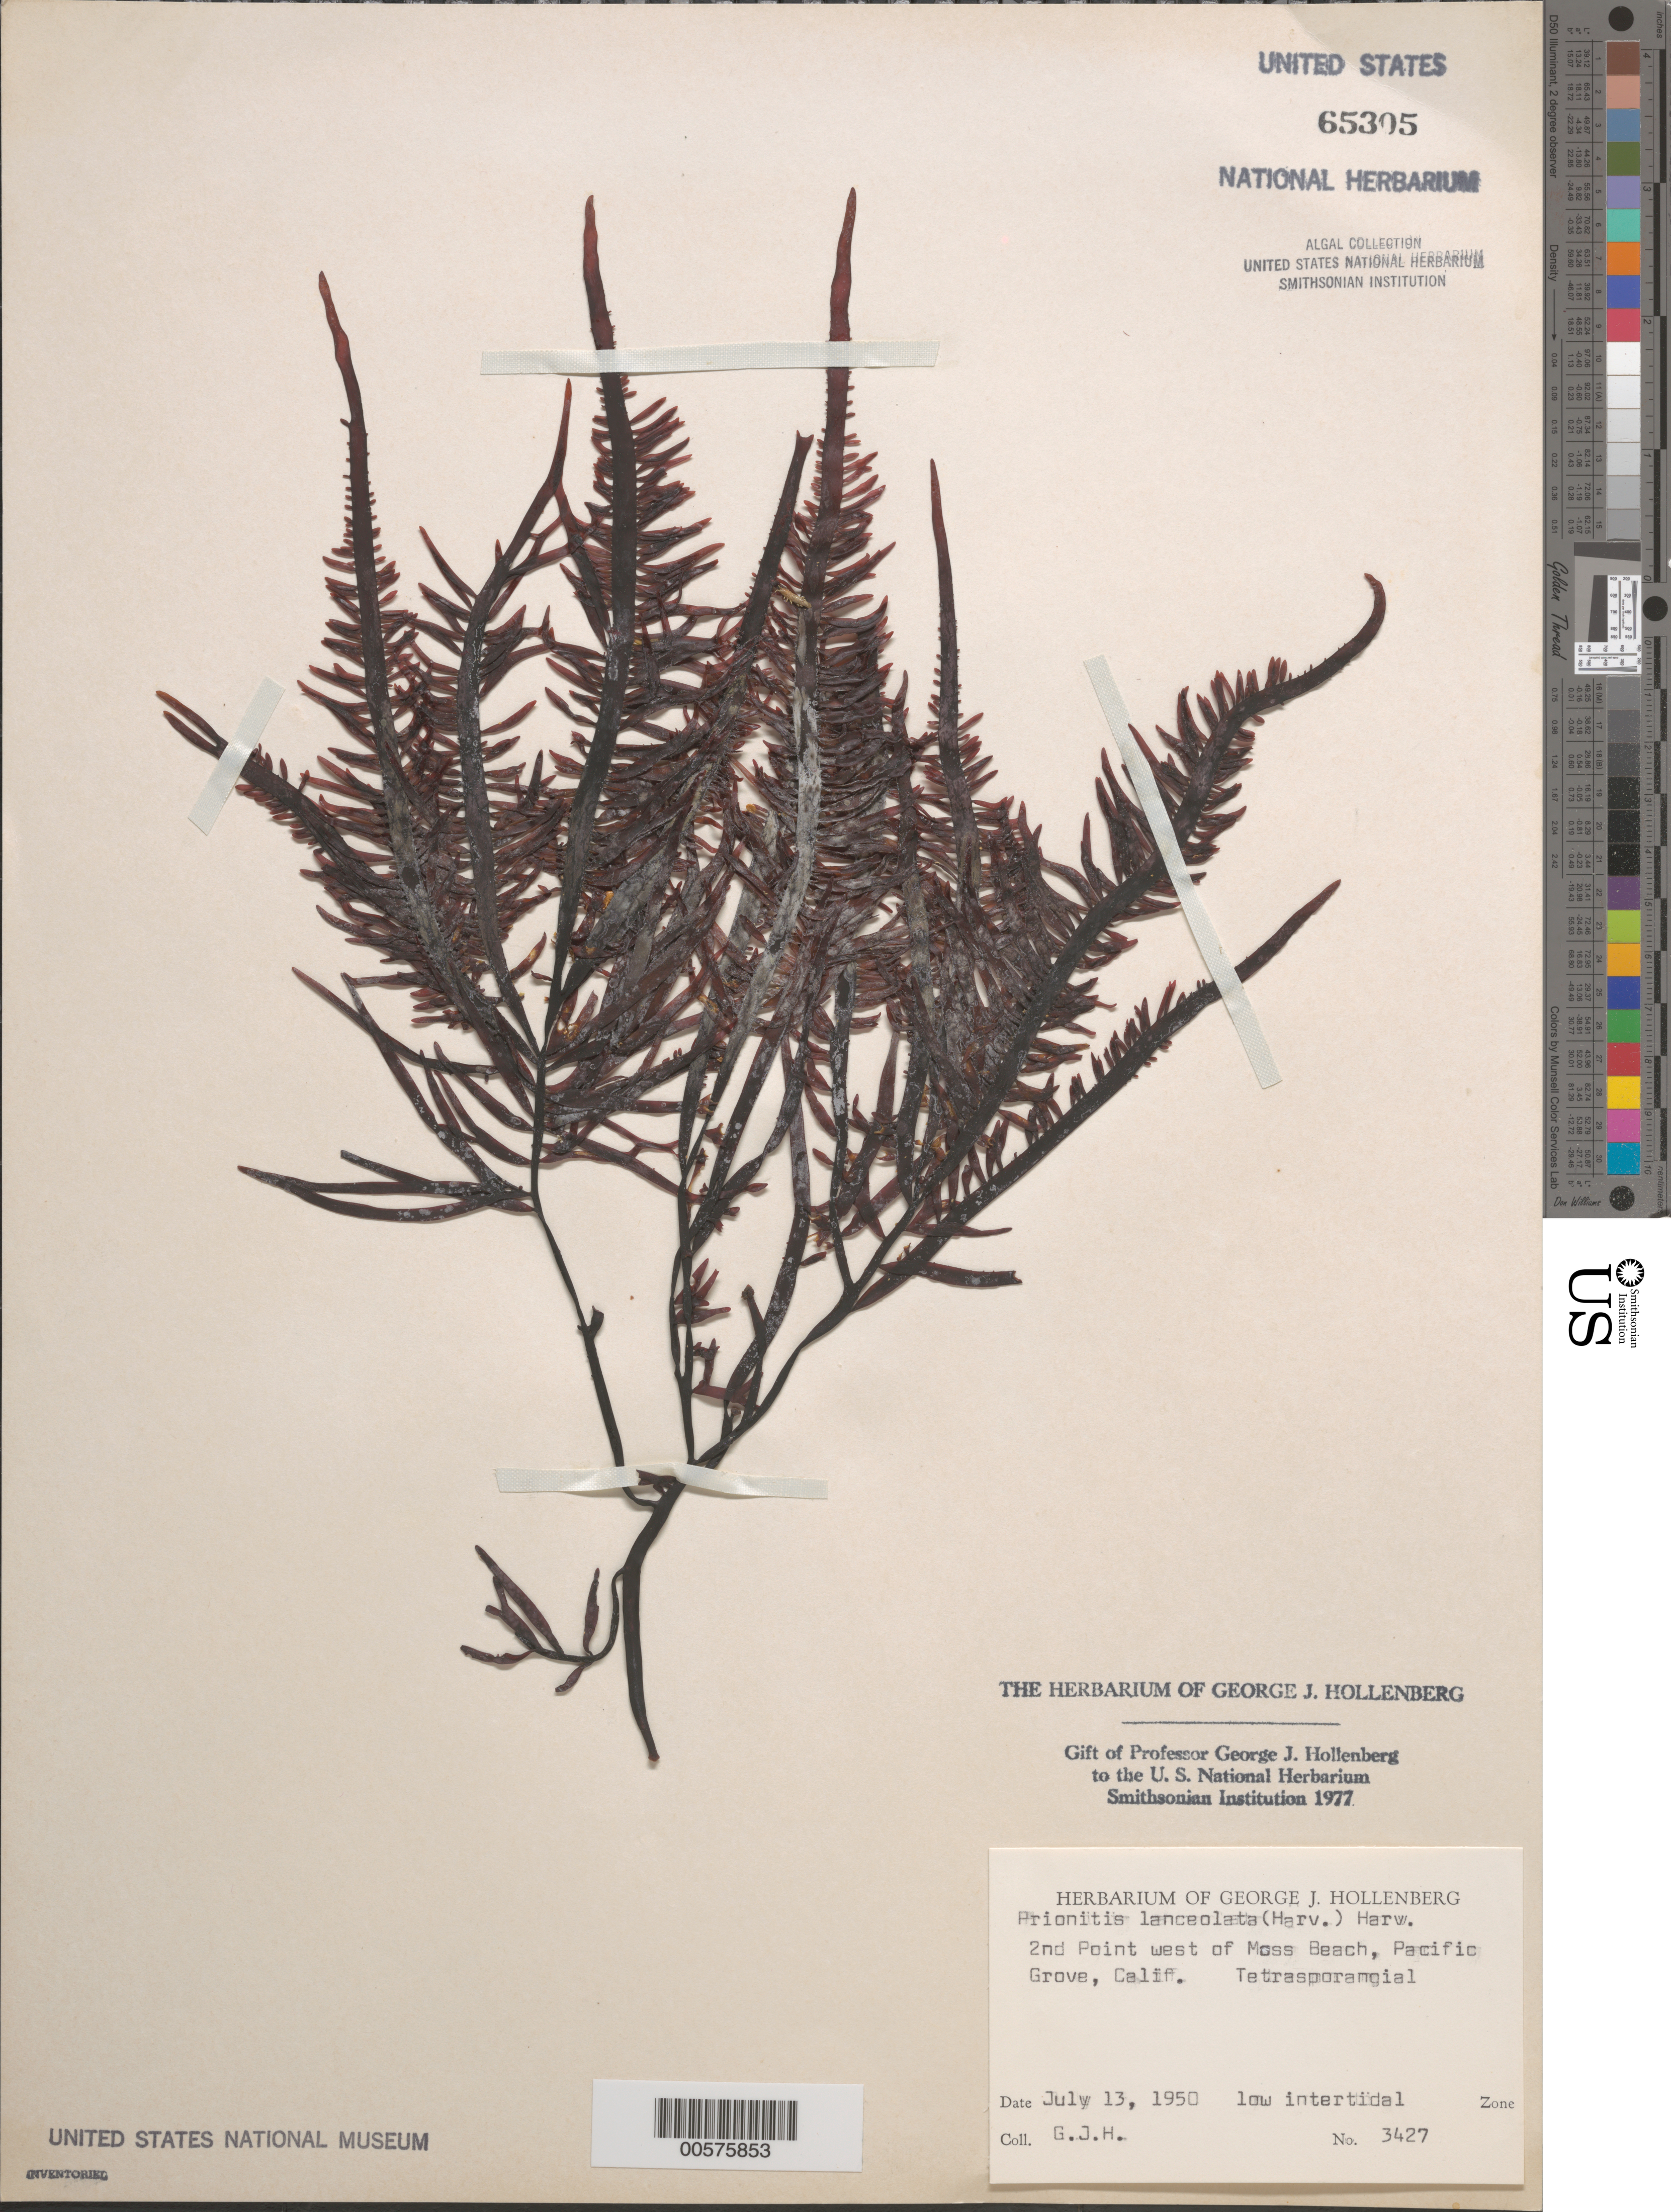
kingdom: Plantae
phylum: Rhodophyta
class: Florideophyceae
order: Cryptonemiales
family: Cryptonemiaceae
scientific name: Prionitis lanceolata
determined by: Hollenberg, George J.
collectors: G. Hollenberg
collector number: GJH 3427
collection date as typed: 13 Jul 1950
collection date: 1950-07-13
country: United States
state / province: California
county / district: Monterey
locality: Pacific Grove, second point west of Moss Beach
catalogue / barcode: US 65305